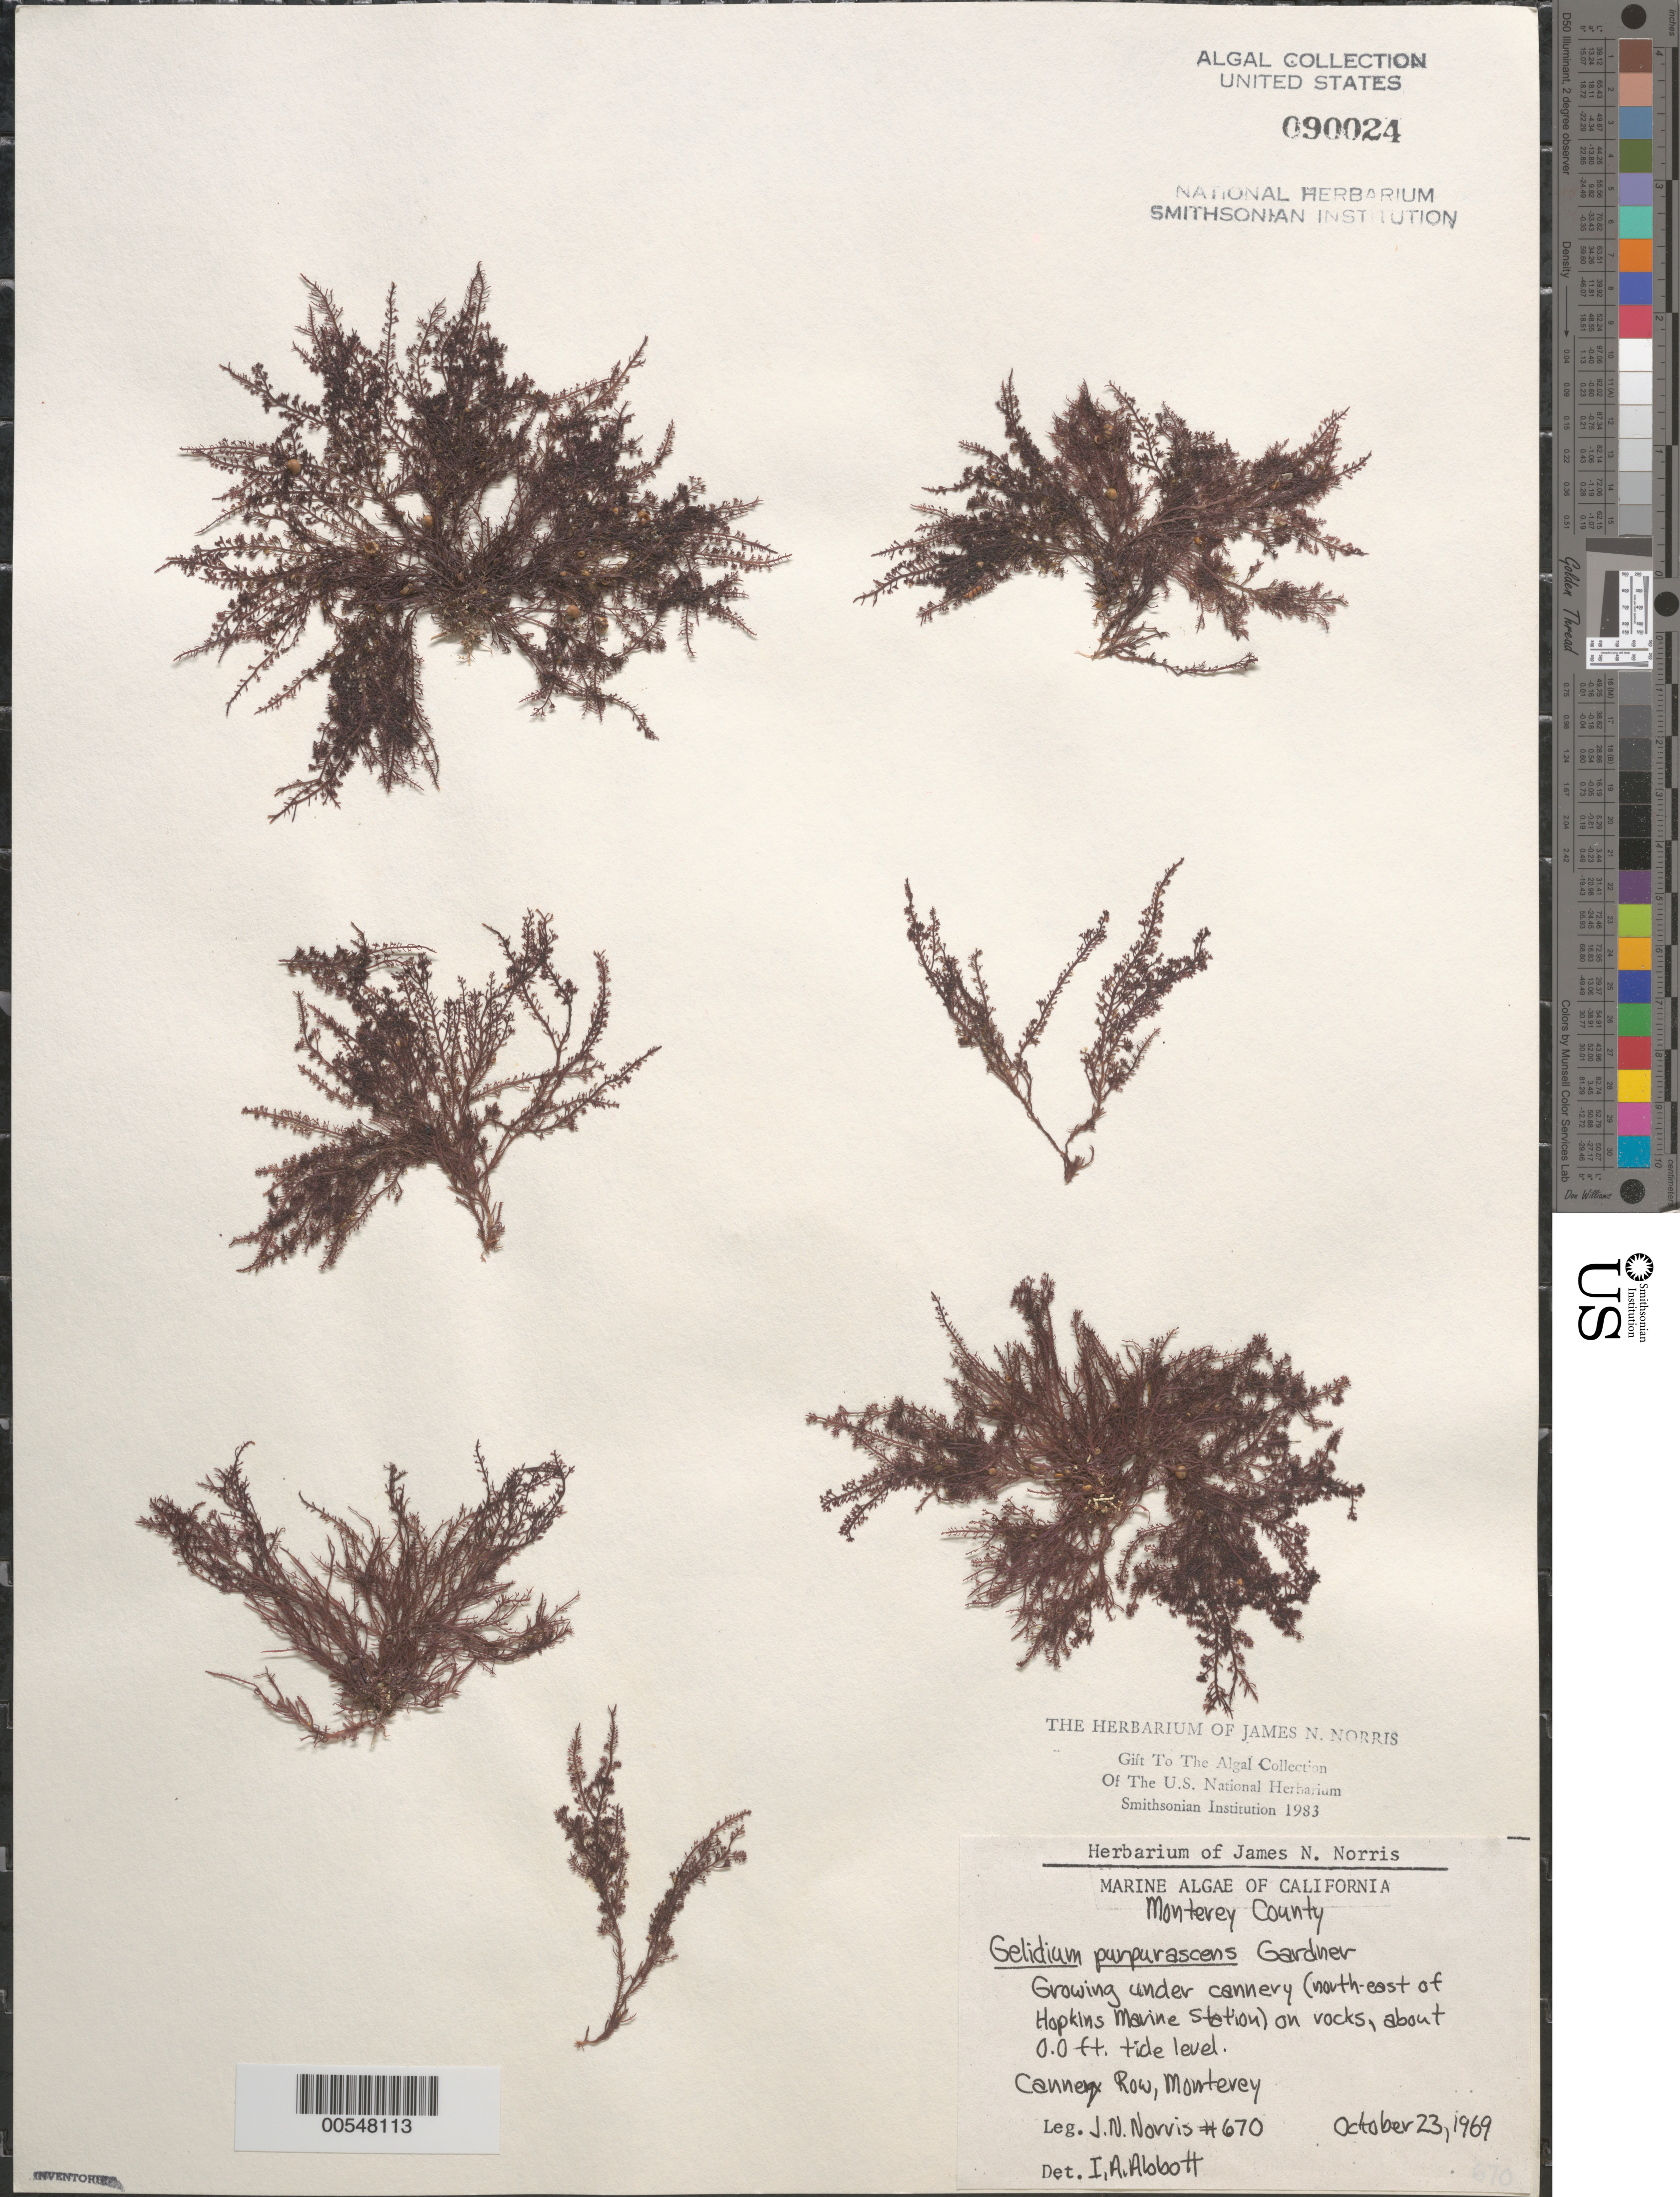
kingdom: Plantae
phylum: Rhodophyta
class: Florideophyceae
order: Gelidiales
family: Gelidiaceae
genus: Gelidium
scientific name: Gelidium purpurascens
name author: N.L. Gardner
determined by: Abbott, Isabella A.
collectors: J. N. Norris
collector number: JN-670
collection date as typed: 23 Oct 1969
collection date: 1969-10-23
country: United States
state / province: California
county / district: Monterey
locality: Cannery Row, Monterey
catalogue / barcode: US 90024